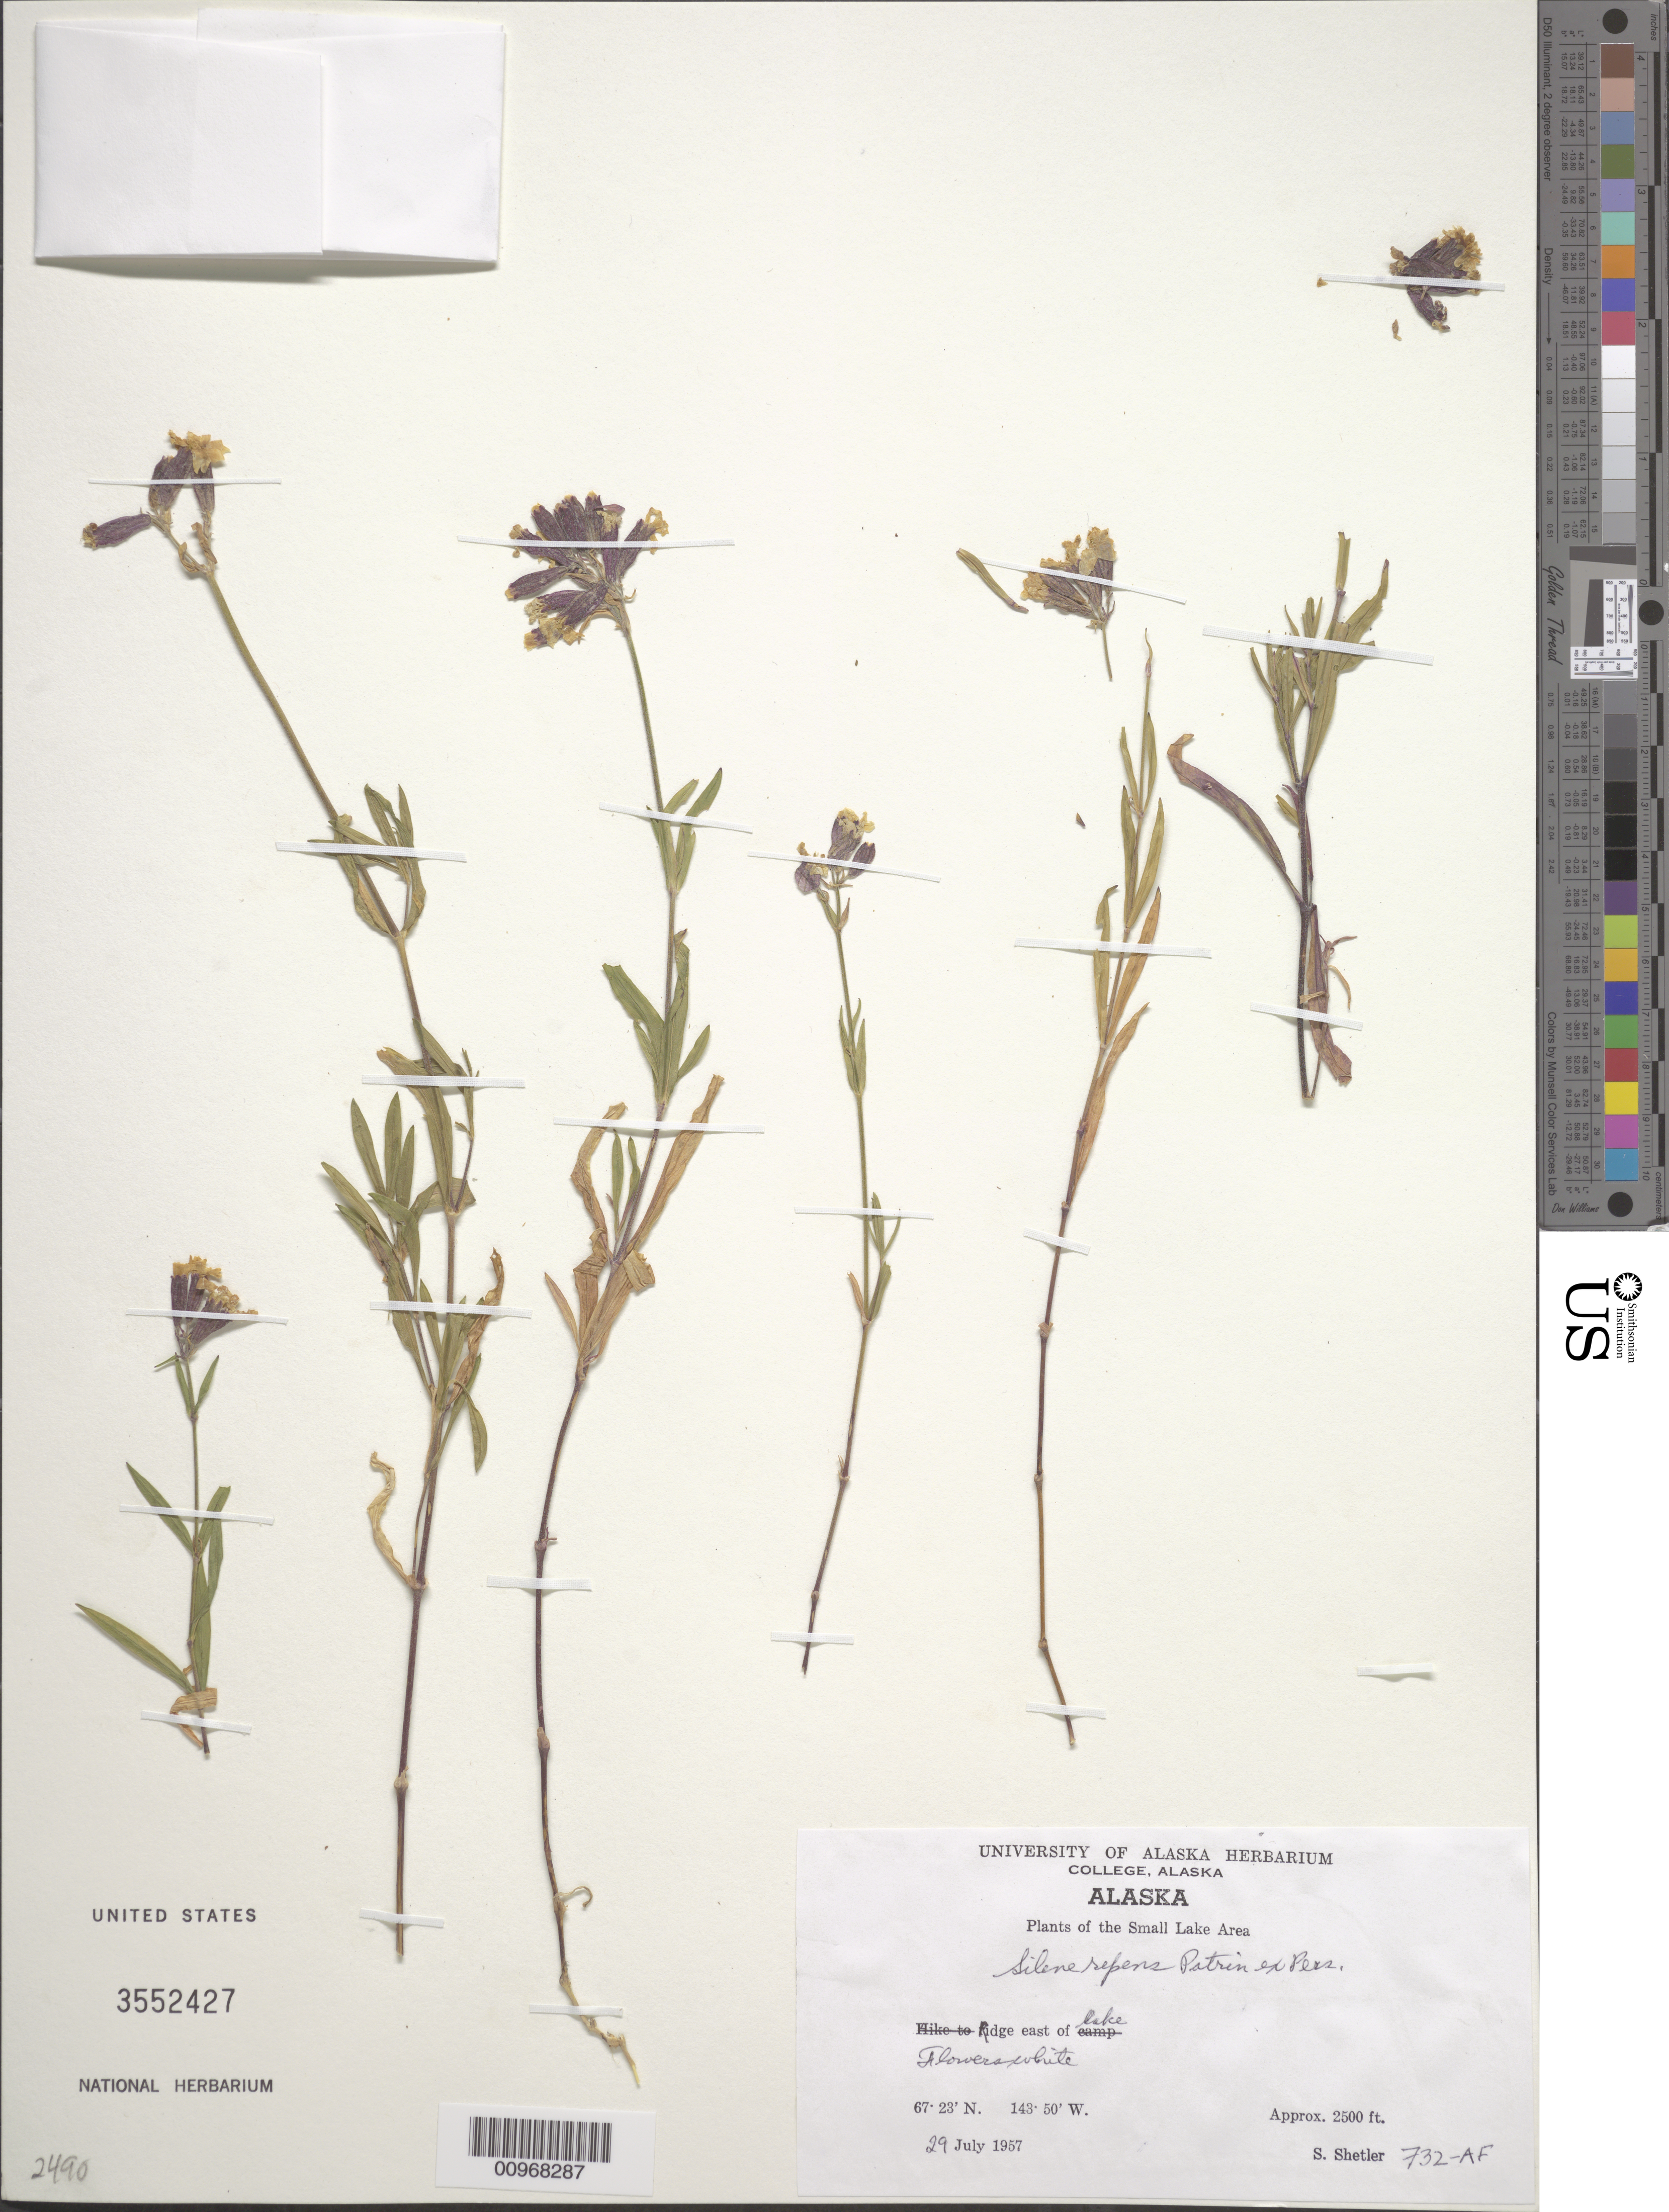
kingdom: Plantae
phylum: Tracheophyta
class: Magnoliopsida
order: Caryophyllales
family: Caryophyllaceae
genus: Silene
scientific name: Silene repens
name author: Patrin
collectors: S. Shetler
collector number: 732-AF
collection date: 1957-07-29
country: United States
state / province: Alaska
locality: Small Lake Area. Ridge east of lake.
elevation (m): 762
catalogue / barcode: US 3552427